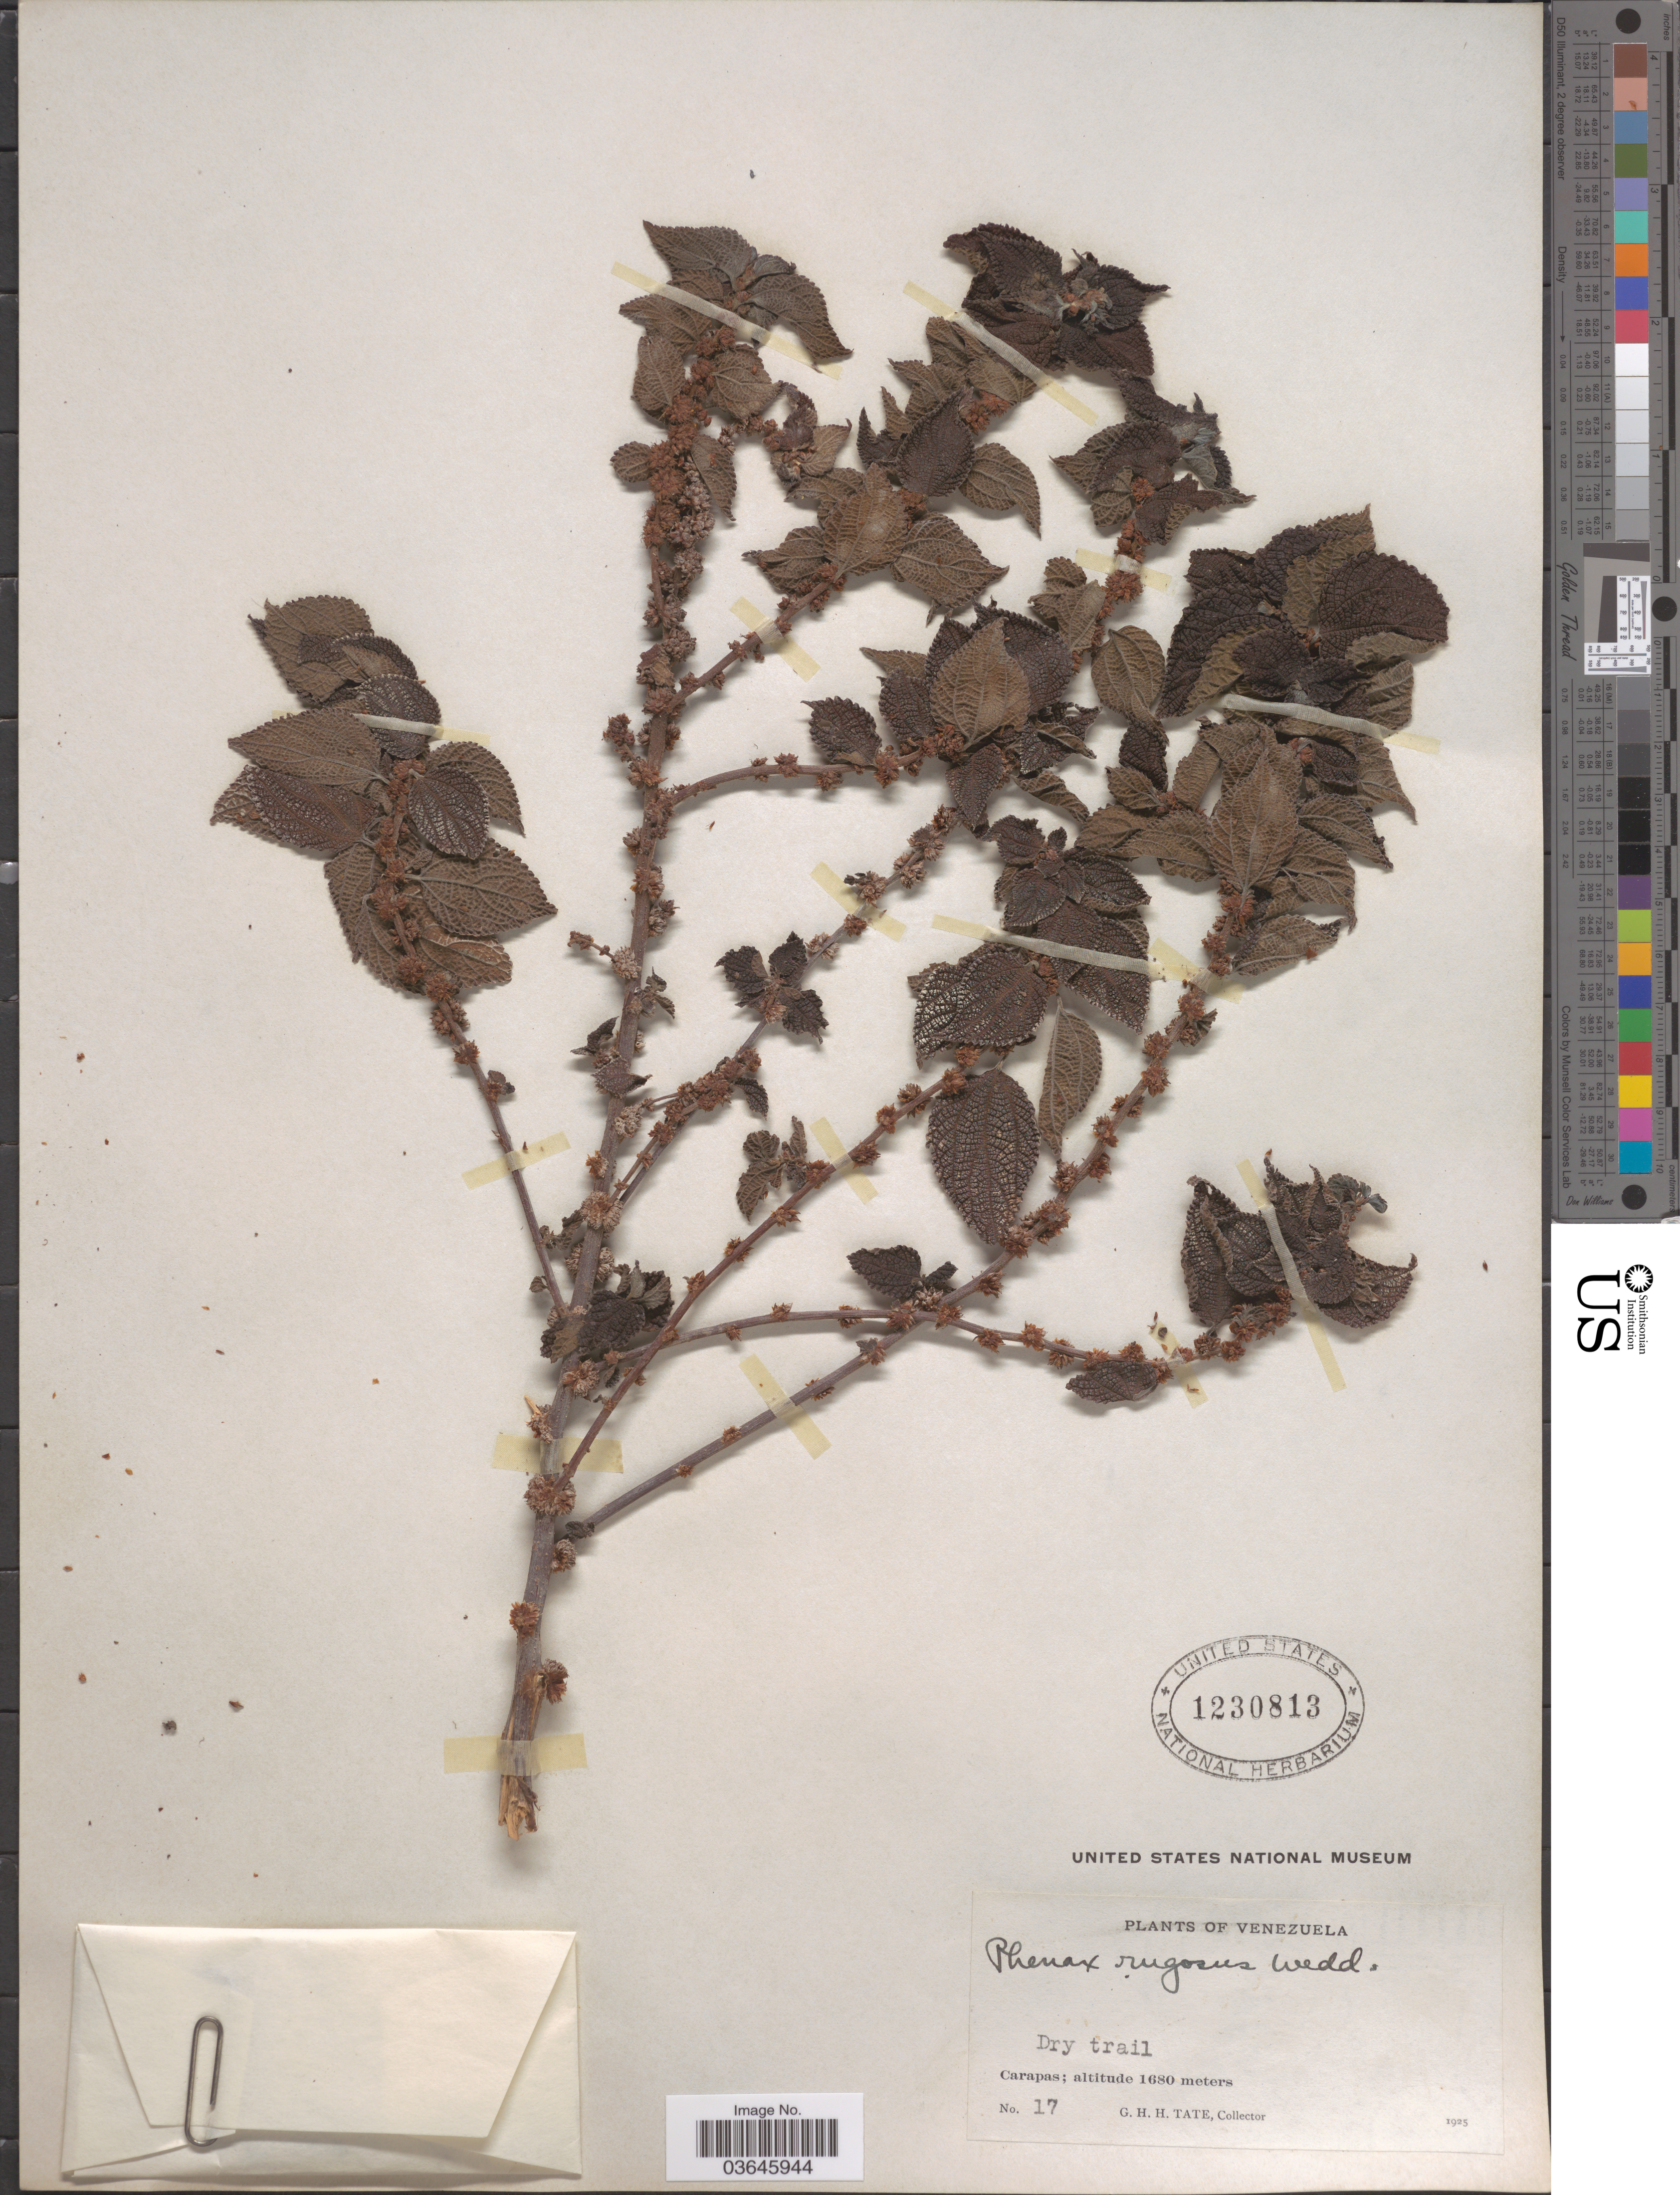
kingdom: Plantae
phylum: Tracheophyta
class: Magnoliopsida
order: Rosales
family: Urticaceae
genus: Phenax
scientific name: Phenax rugosus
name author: (Poir.) Wedd.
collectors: G. H. H.Tate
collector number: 17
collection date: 1925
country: Venezuela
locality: Carapas.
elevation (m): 1680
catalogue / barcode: US 1230813